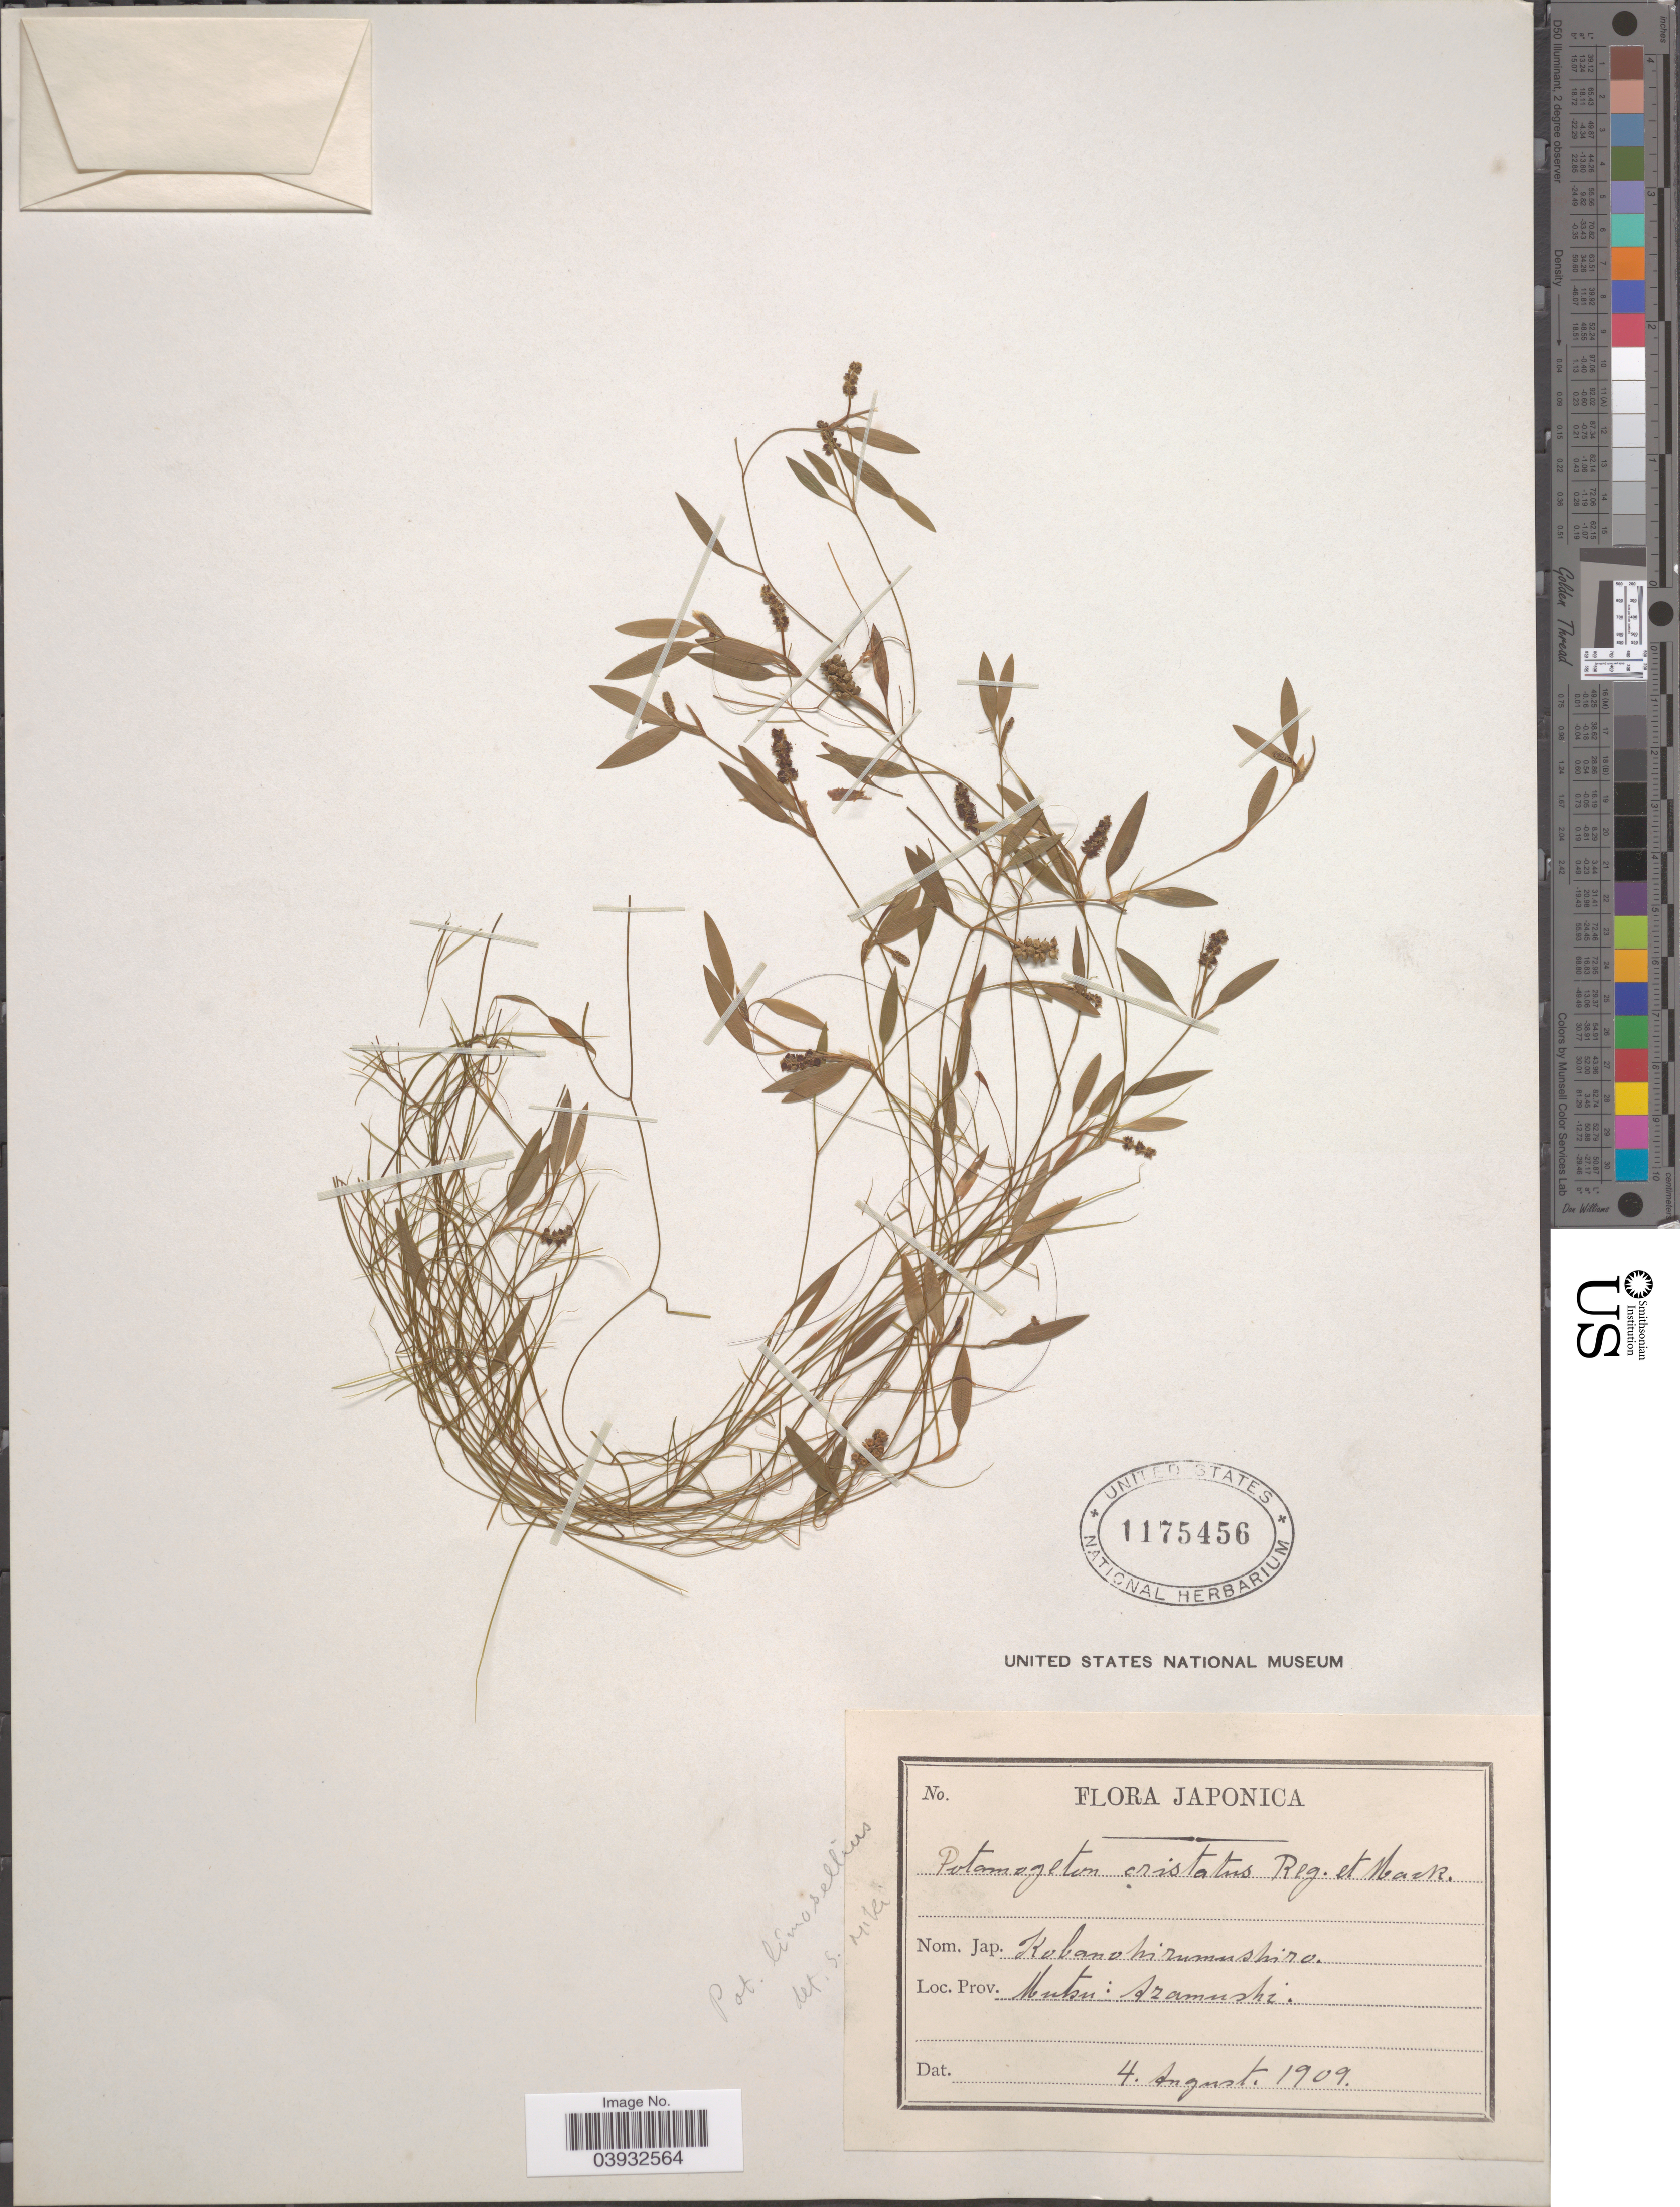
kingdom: Plantae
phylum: Tracheophyta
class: Liliopsida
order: Alismatales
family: Potamogetonaceae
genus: Potamogeton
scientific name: Potamogeton limosellifolius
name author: Maxim. ex Korsh.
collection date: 1909-08-04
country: Japan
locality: Prov. Mutsu: Azamushi.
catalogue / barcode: US 1175456